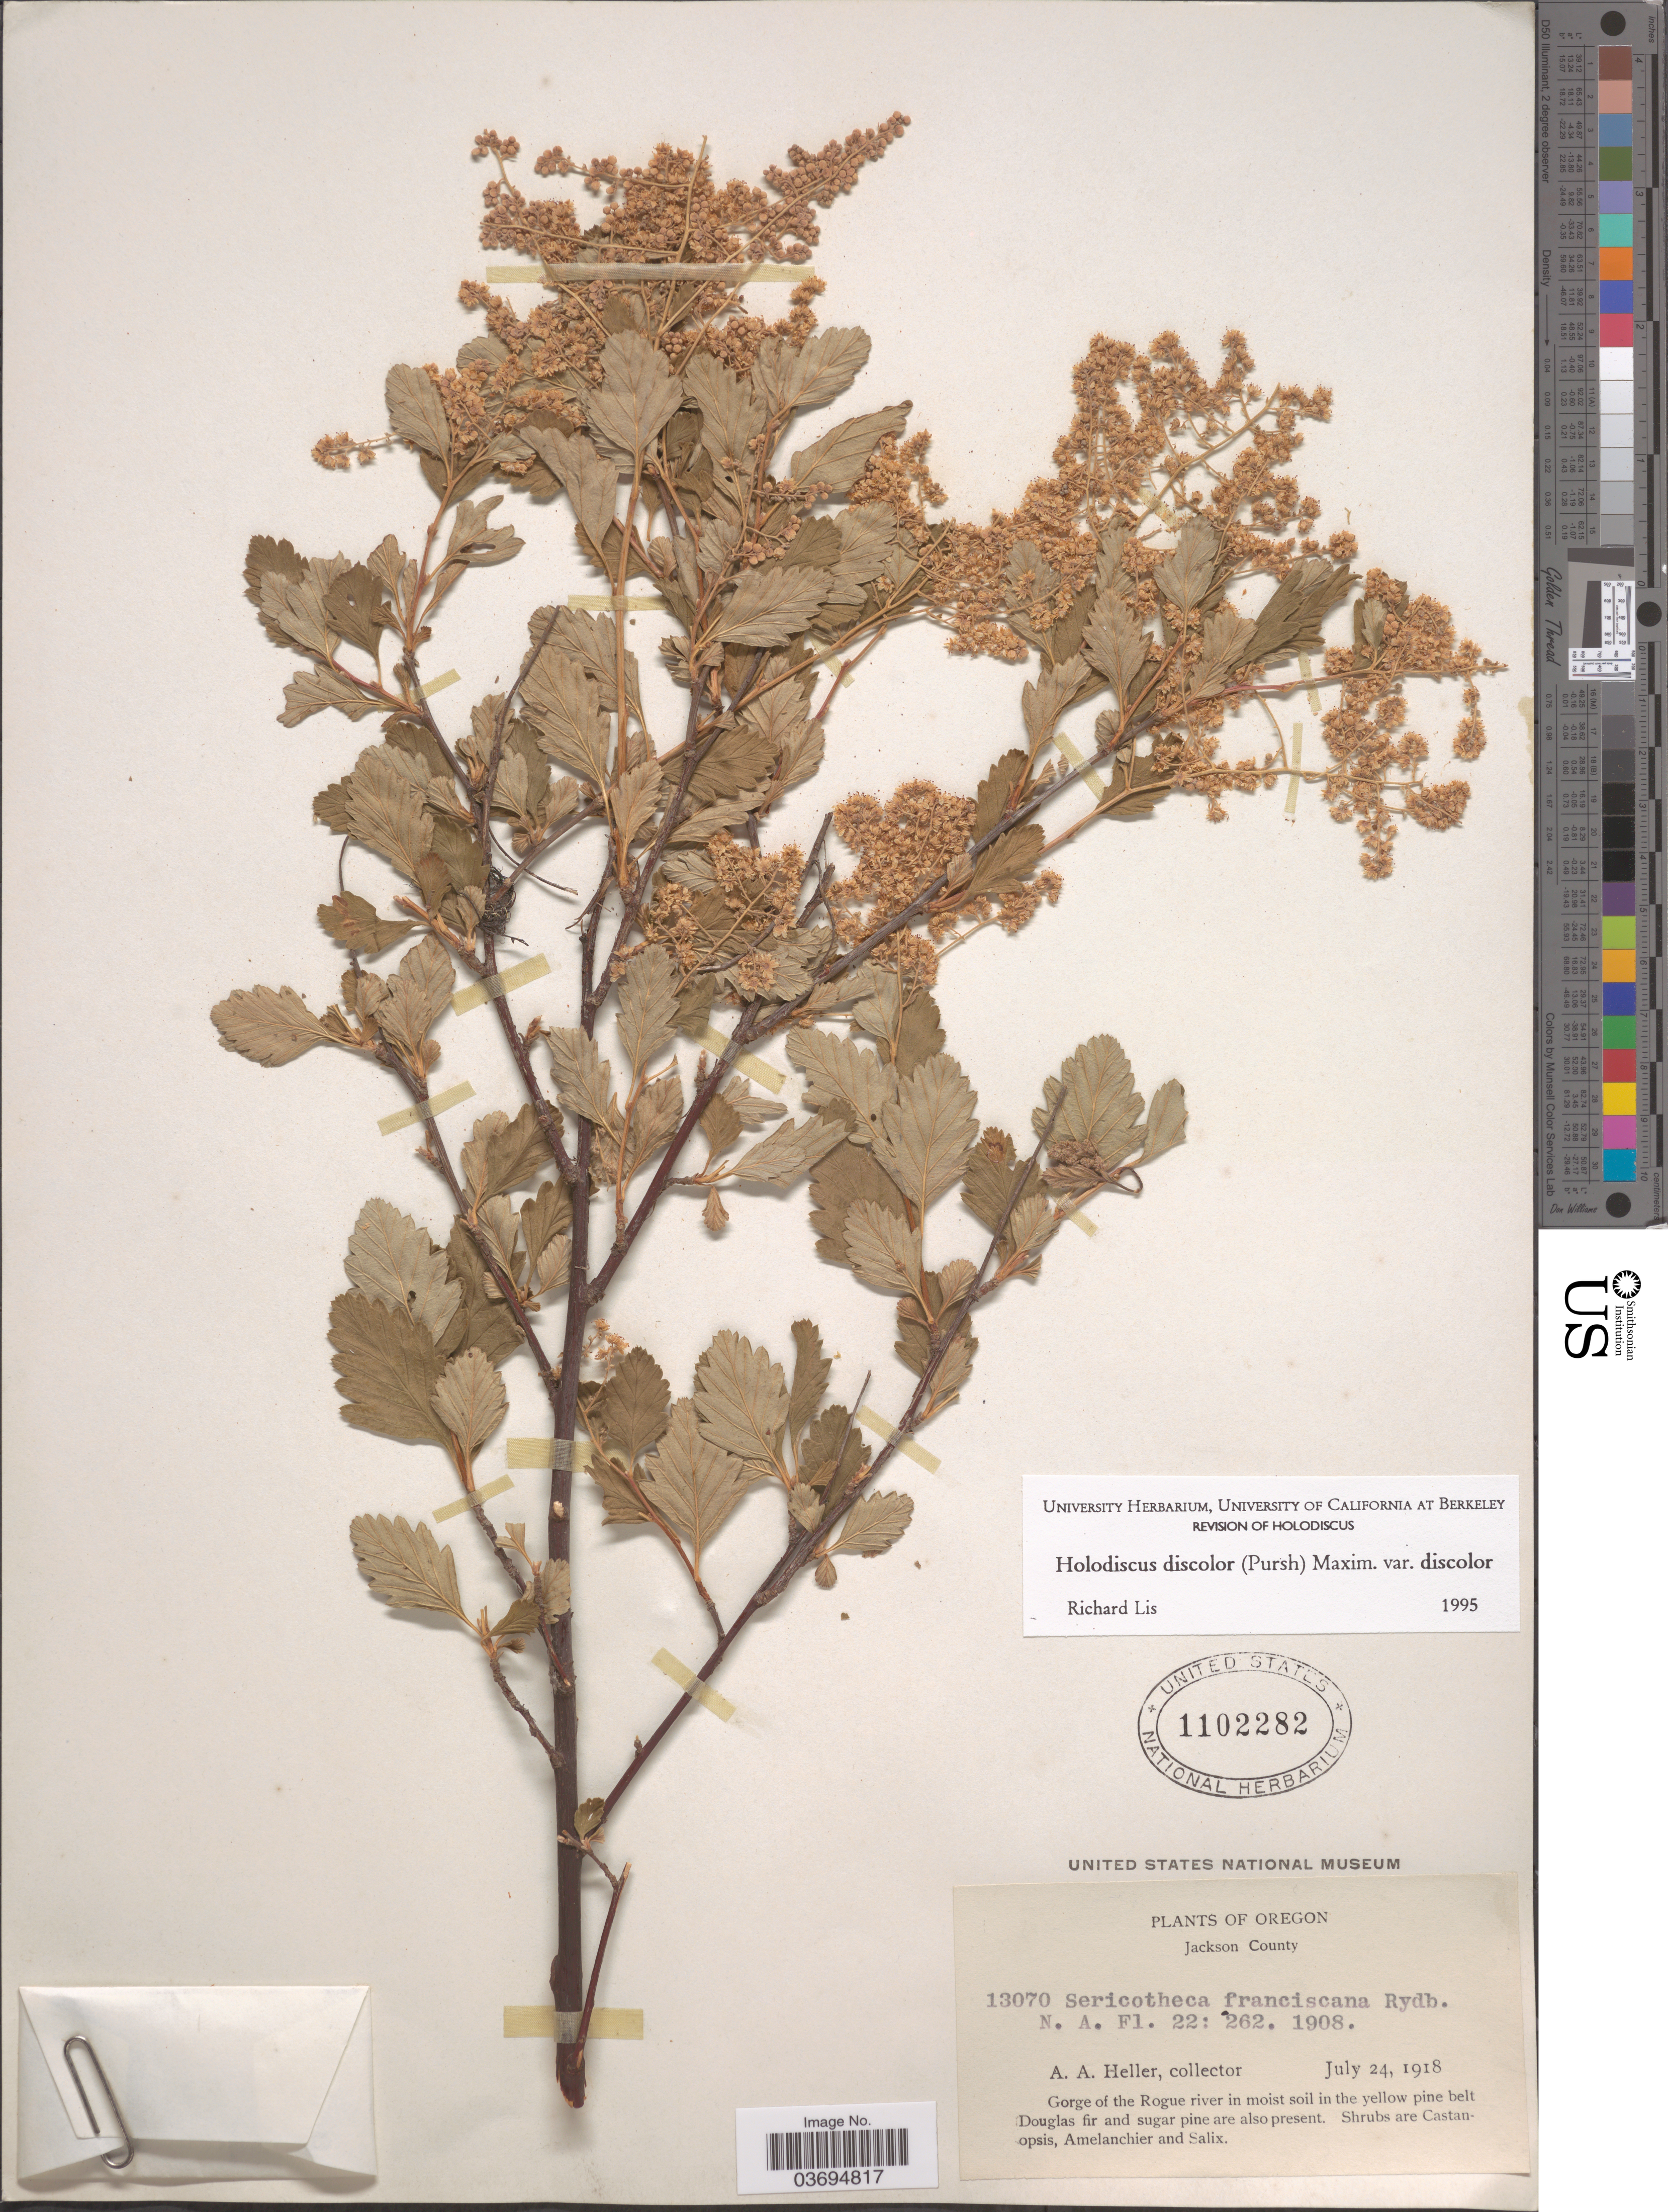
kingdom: Plantae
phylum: Tracheophyta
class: Magnoliopsida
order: Rosales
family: Rosaceae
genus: Holodiscus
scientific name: Holodiscus discolor var. discolor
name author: (Pursh) Maxim.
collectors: A. A. Heller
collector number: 13070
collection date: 1918-07-24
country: United States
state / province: Oregon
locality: Jackson County. Gorge of the Rogue river in moist soil in the yellow pine belt Douglas fir and sugar pine are also present.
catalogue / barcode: US 1102282